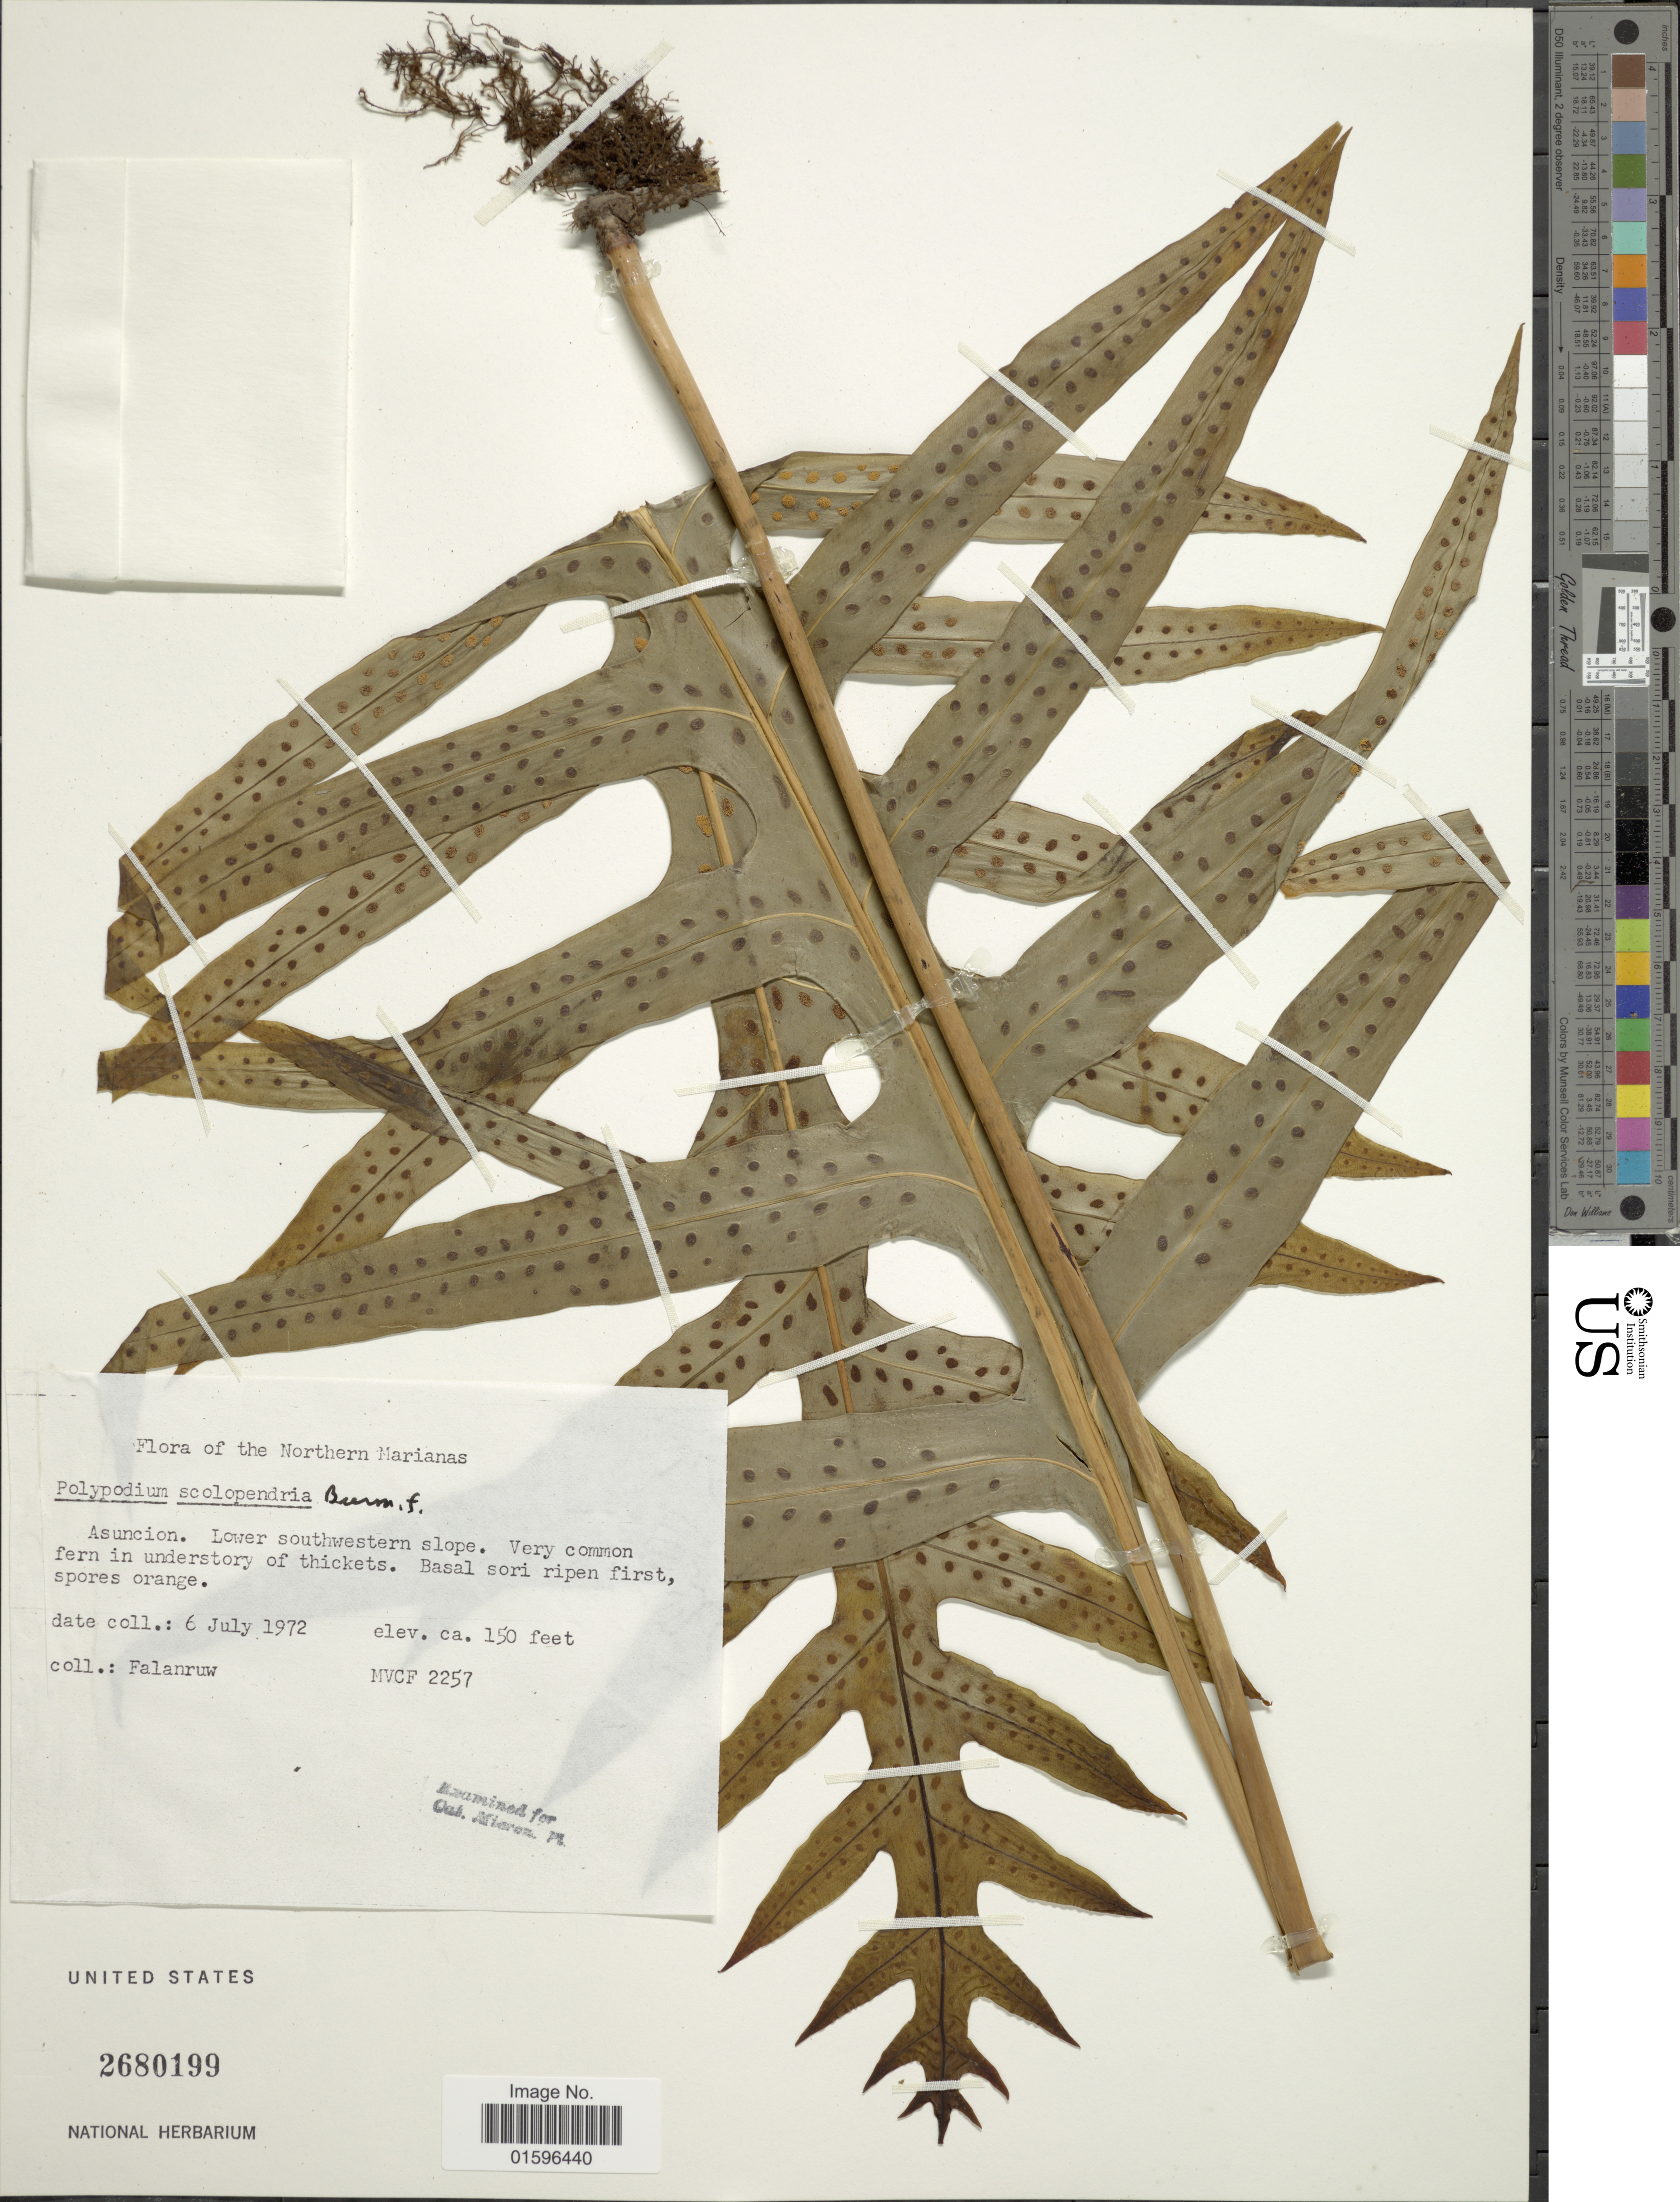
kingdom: Plantae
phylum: Tracheophyta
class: Polypodiopsida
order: Polypodiales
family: Polypodiaceae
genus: Polypodium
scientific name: Polypodium scolopendria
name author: Burm. f.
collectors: Falanruw, --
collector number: MVCF 2257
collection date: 1972-07-06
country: Northern Mariana Islands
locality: Northern Marianas, Asuncion. Lower southwestern slope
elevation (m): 46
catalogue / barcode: US 2680199